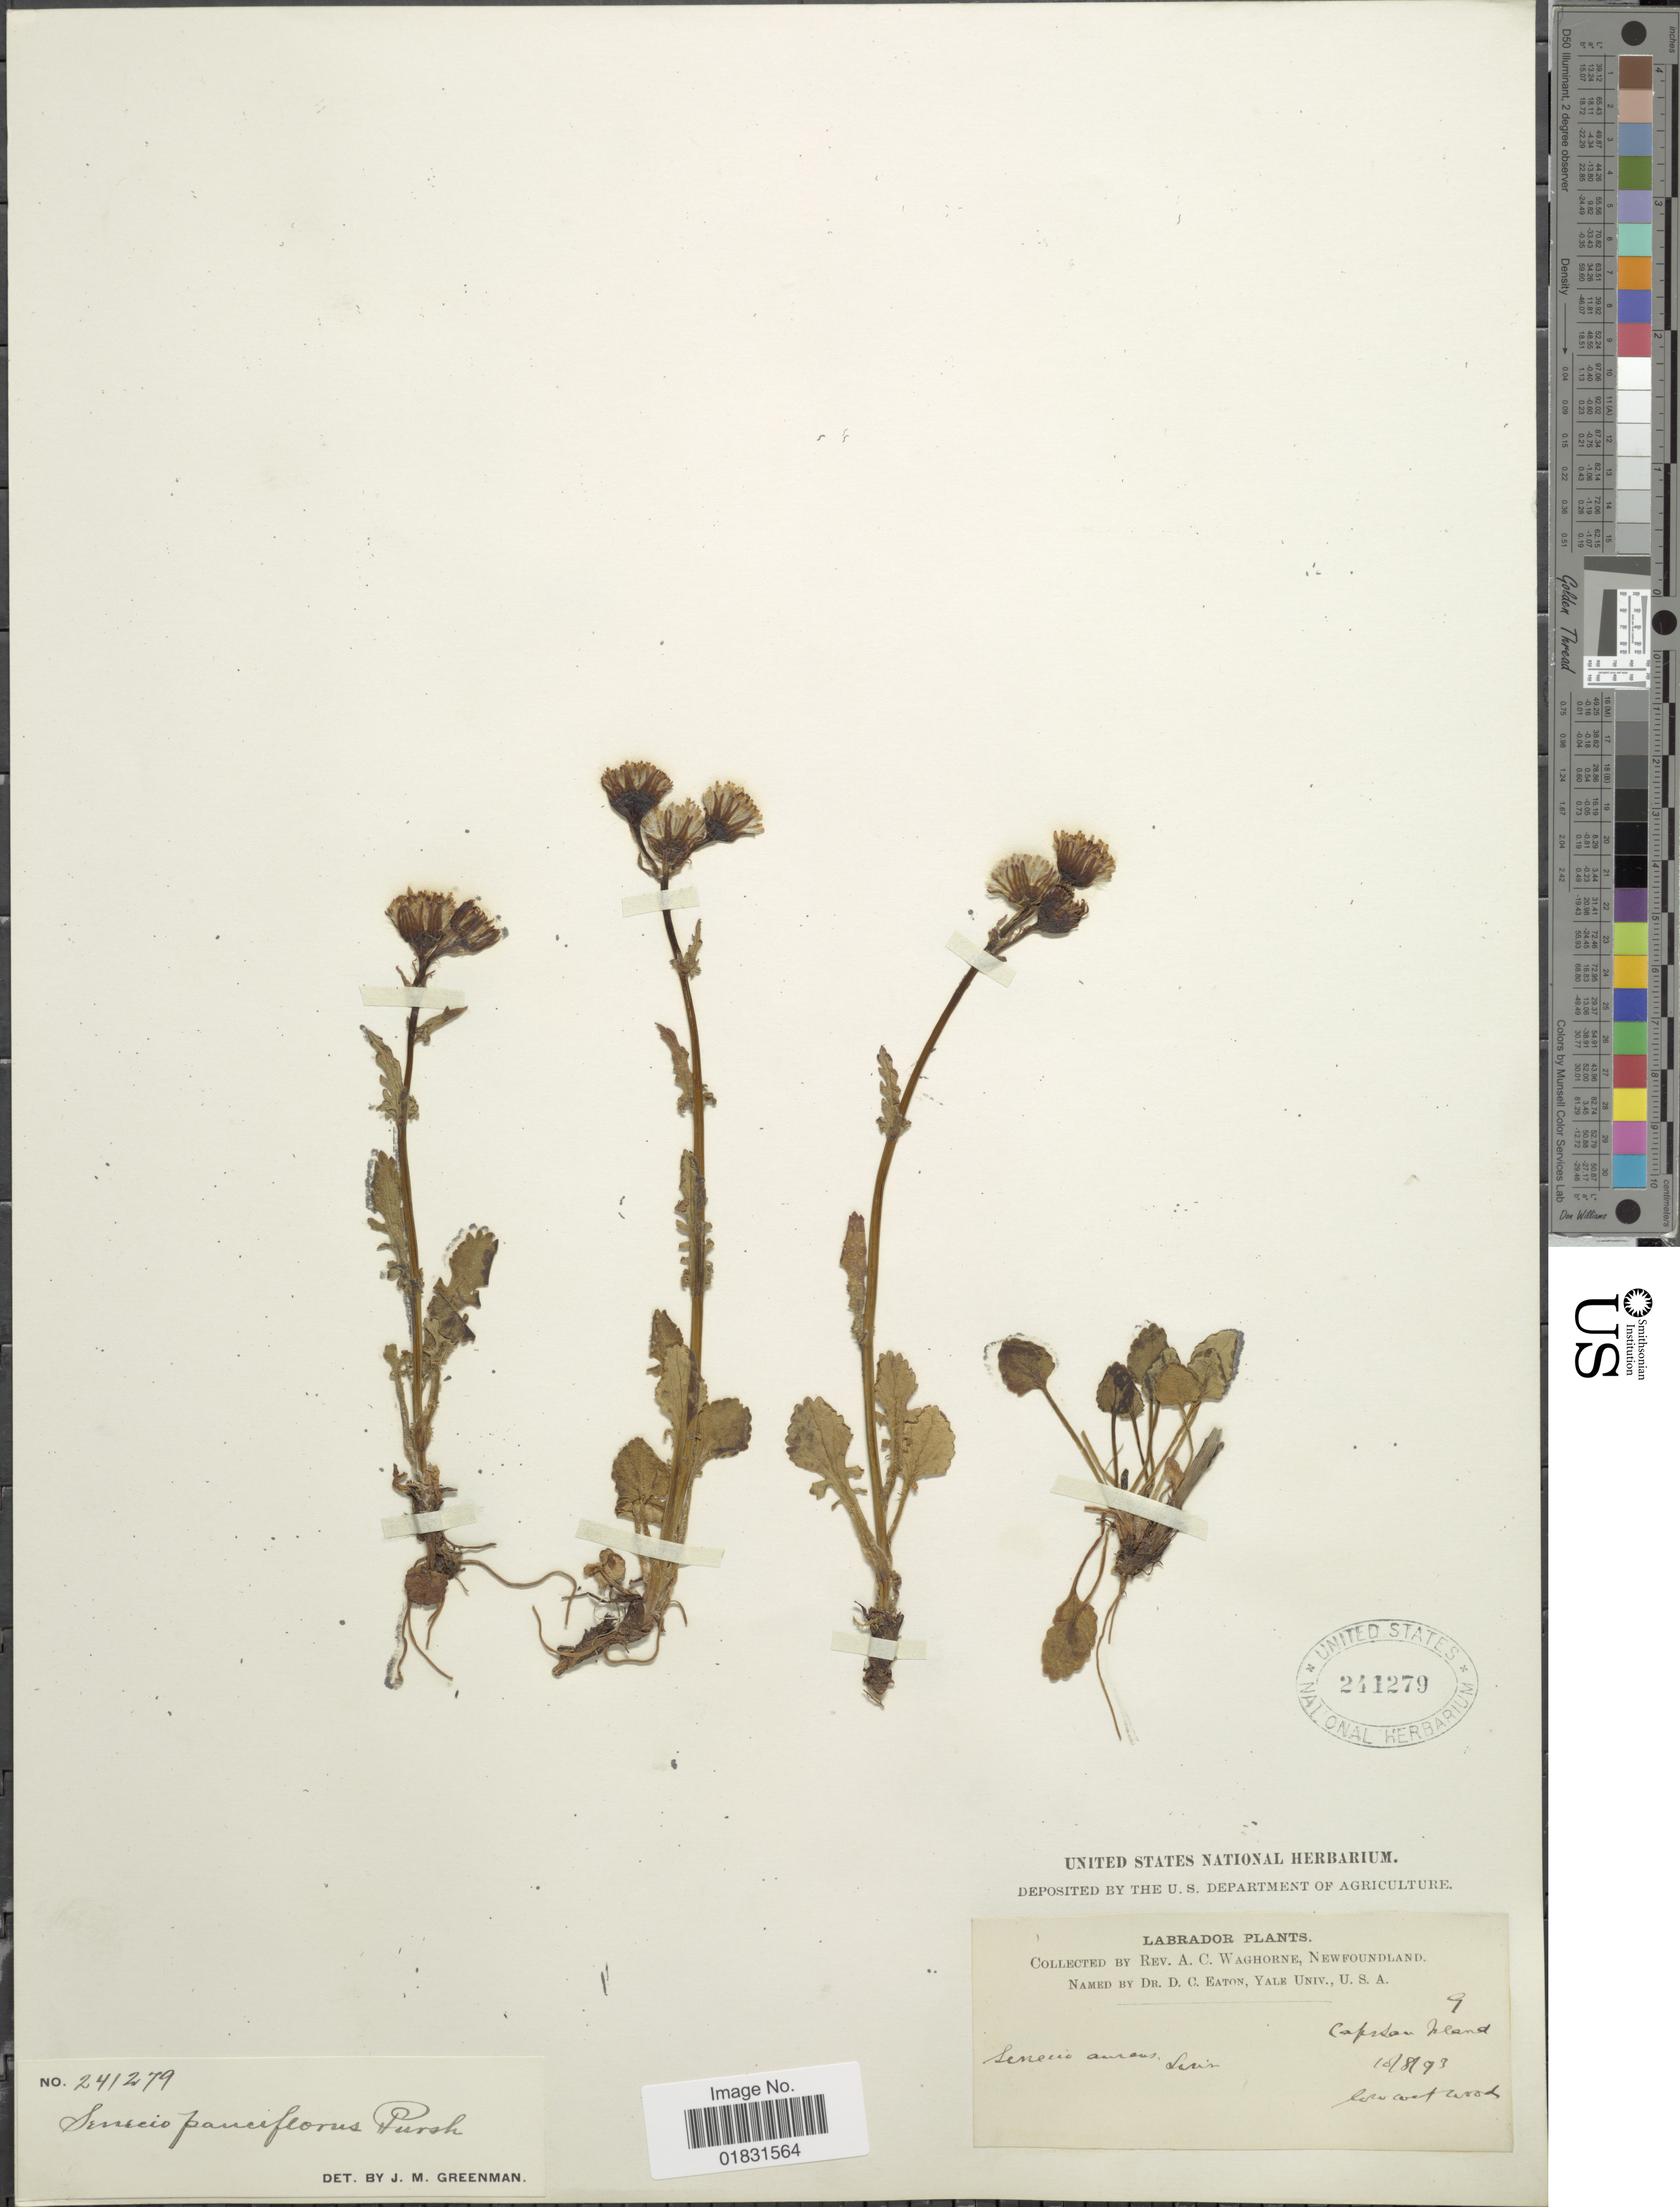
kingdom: Plantae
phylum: Tracheophyta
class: Magnoliopsida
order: Asterales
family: Asteraceae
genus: Packera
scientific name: Packera pauciflora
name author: (Pursh) W.A. Weber & Á. Löve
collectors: A. Waghorne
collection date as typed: Transcribed d/m/y: 18/8/93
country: Canada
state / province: Newfoundland and Labrador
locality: Labrador, Capstan Island.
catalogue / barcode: US 241279